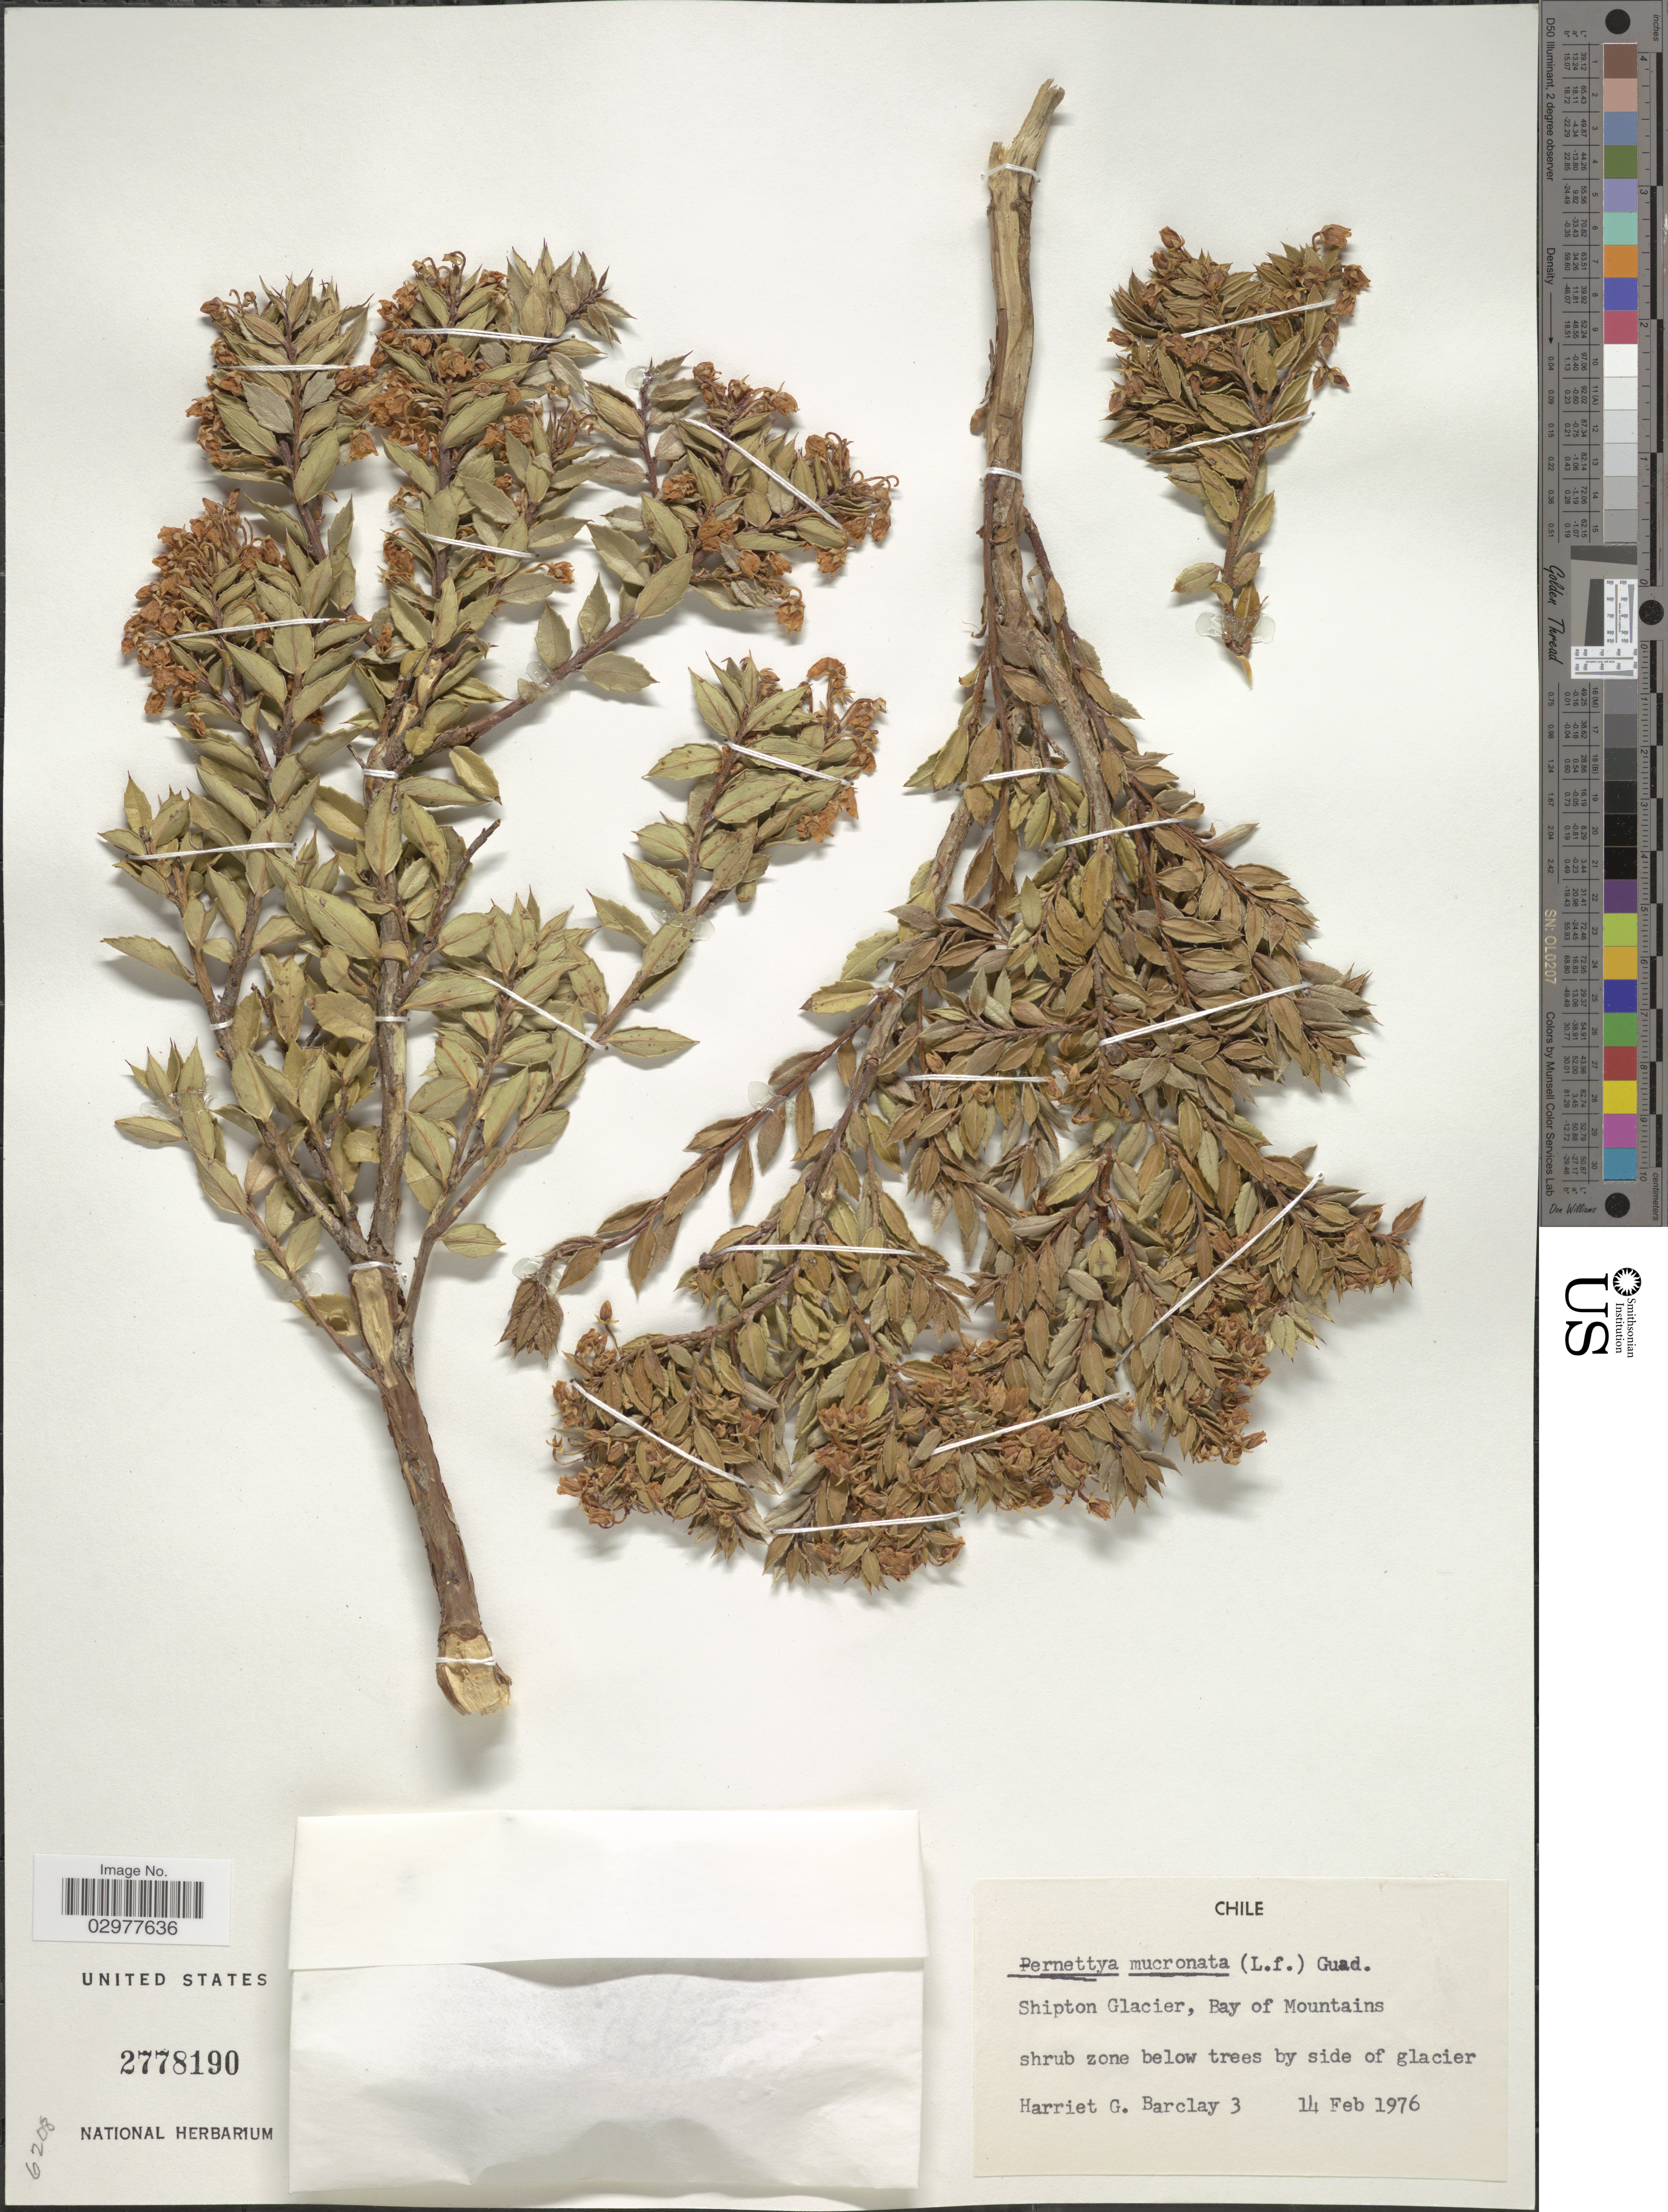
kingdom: Plantae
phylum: Tracheophyta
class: Magnoliopsida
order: Ericales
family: Ericaceae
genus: Pernettya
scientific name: Pernettya mucronata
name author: (L. f.) Gaudich. ex A. Spreng.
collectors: H. G. Barclay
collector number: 3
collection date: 1976-02-14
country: Chile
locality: Shipton Glacier, Bay of Mountains.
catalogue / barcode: US 278190